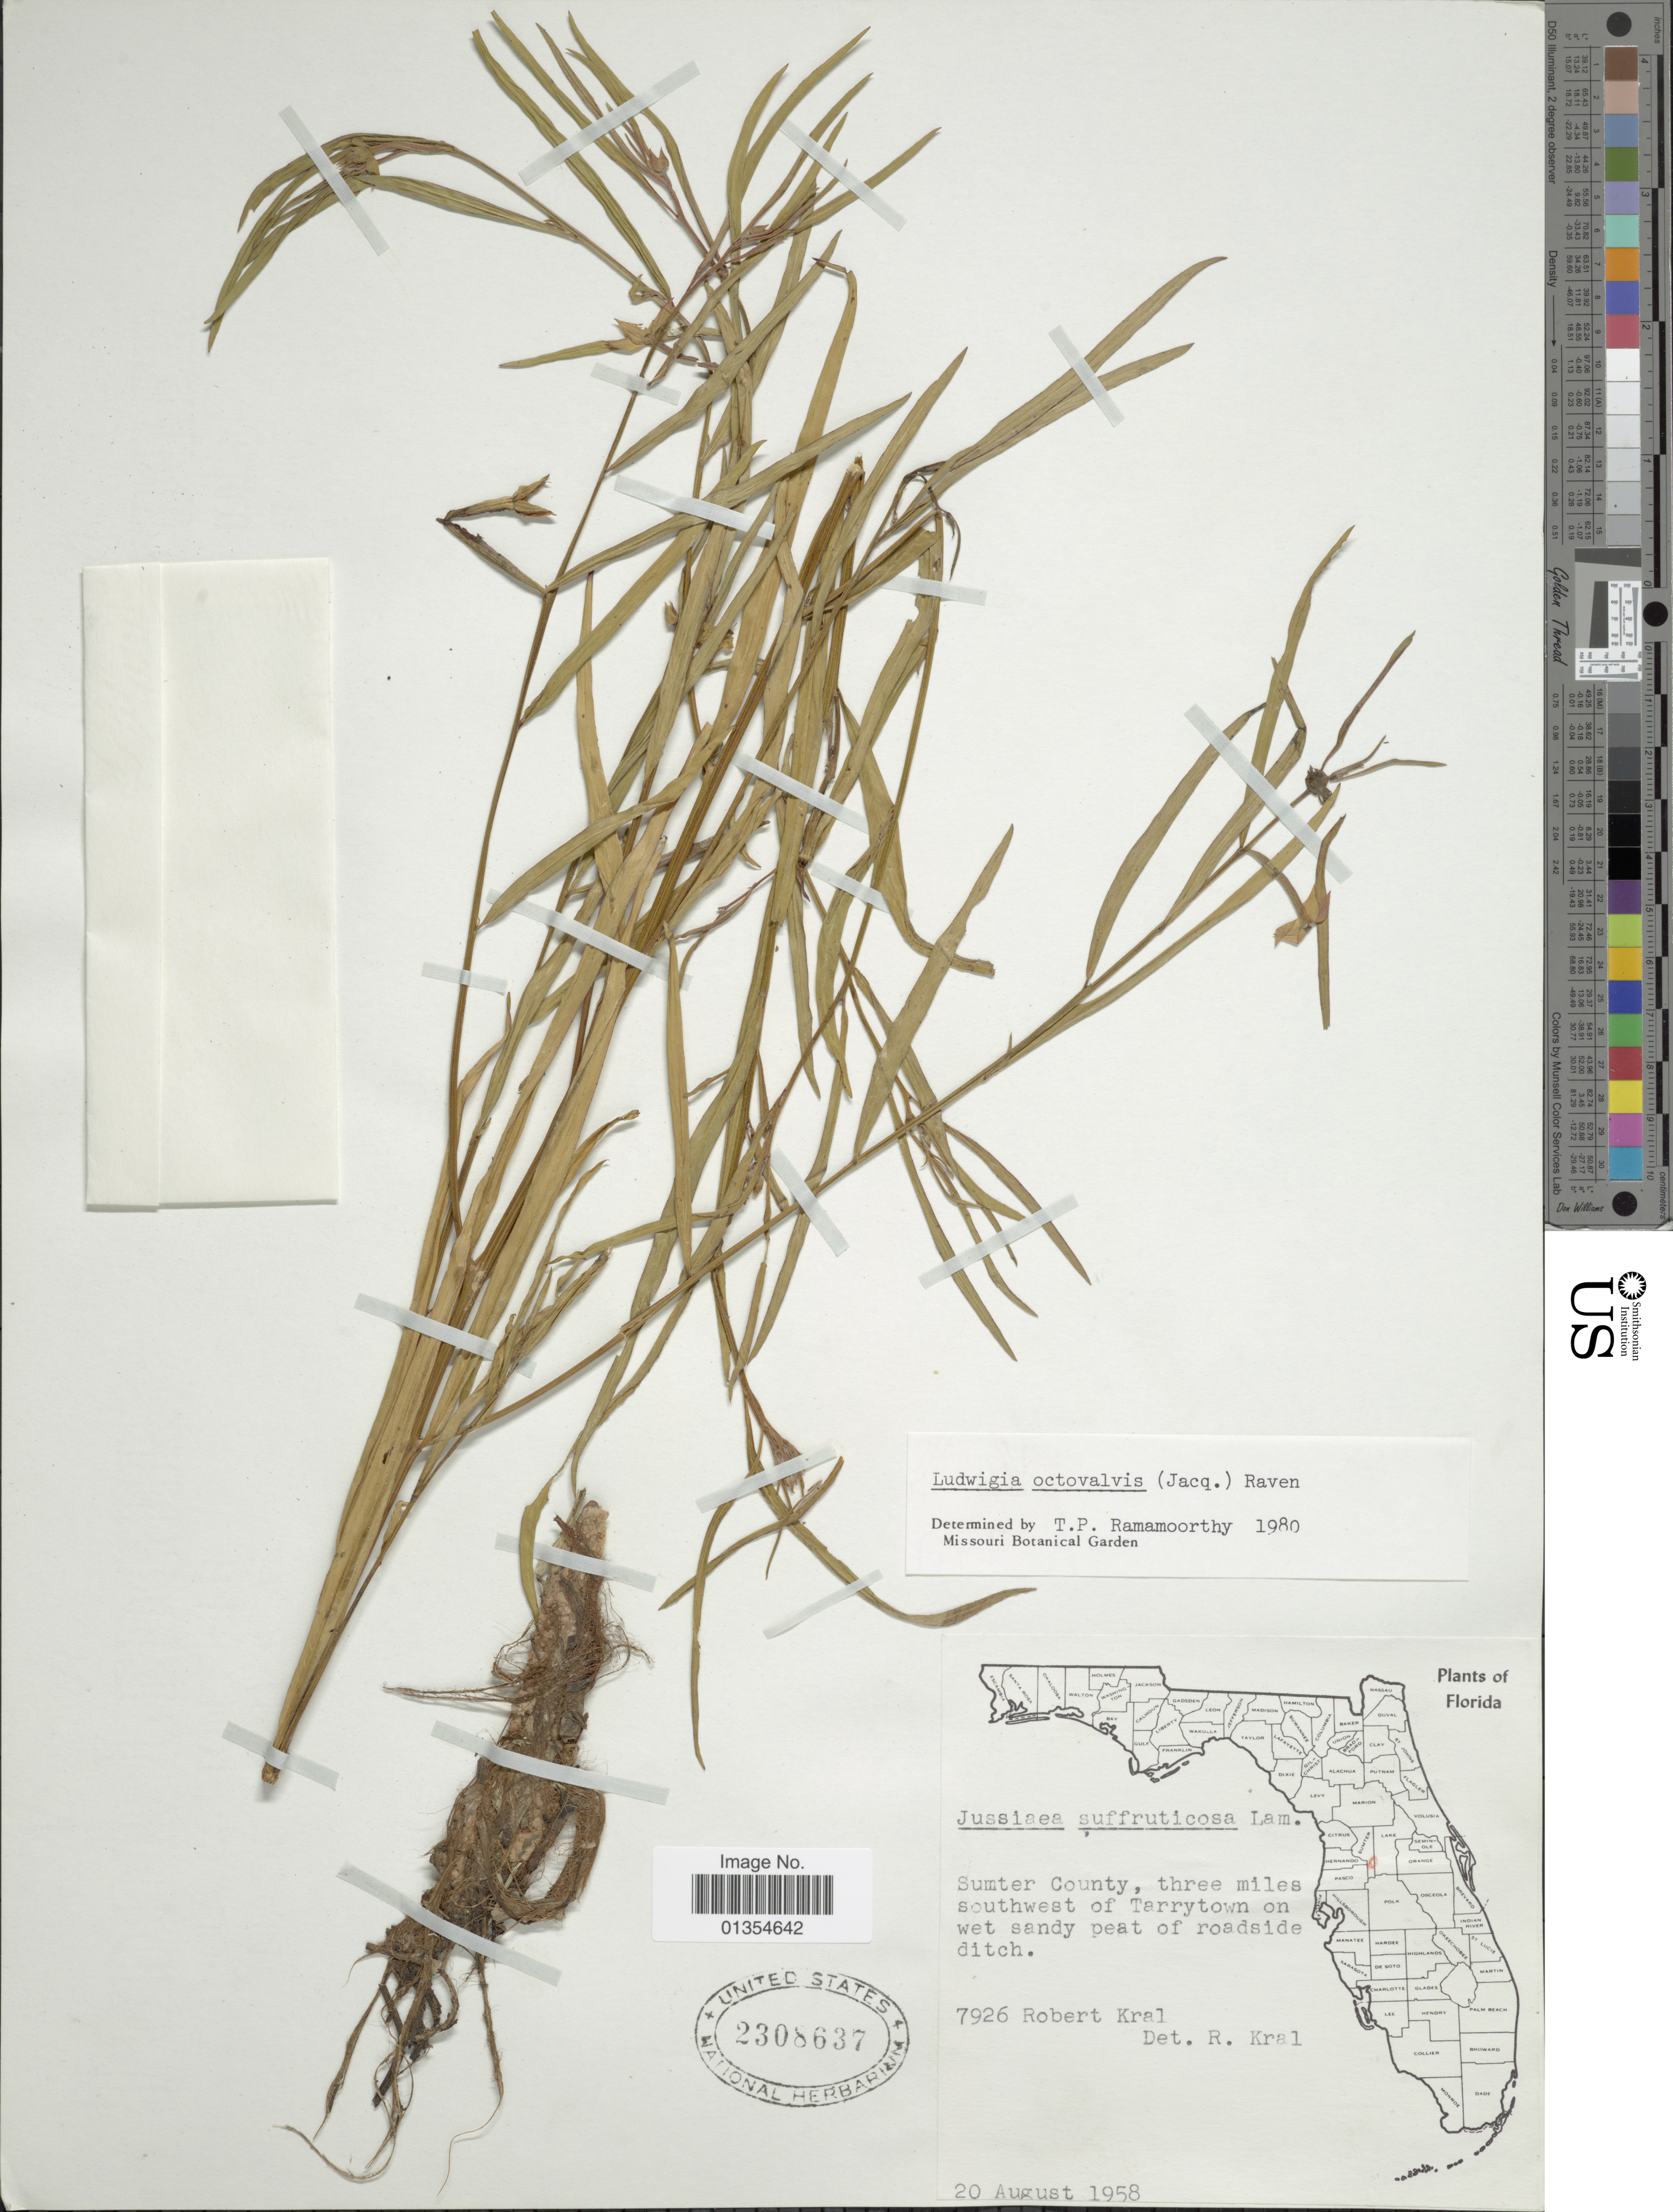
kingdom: Plantae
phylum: Tracheophyta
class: Magnoliopsida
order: Myrtales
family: Onagraceae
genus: Ludwigia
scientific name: Ludwigia octovalvis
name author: (Jacq.) P.H. Raven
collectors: R. Kral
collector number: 7926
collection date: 1958-08-20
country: United States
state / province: Florida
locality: Sumter County, three miles southwest of Tarrytown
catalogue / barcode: US 2308637